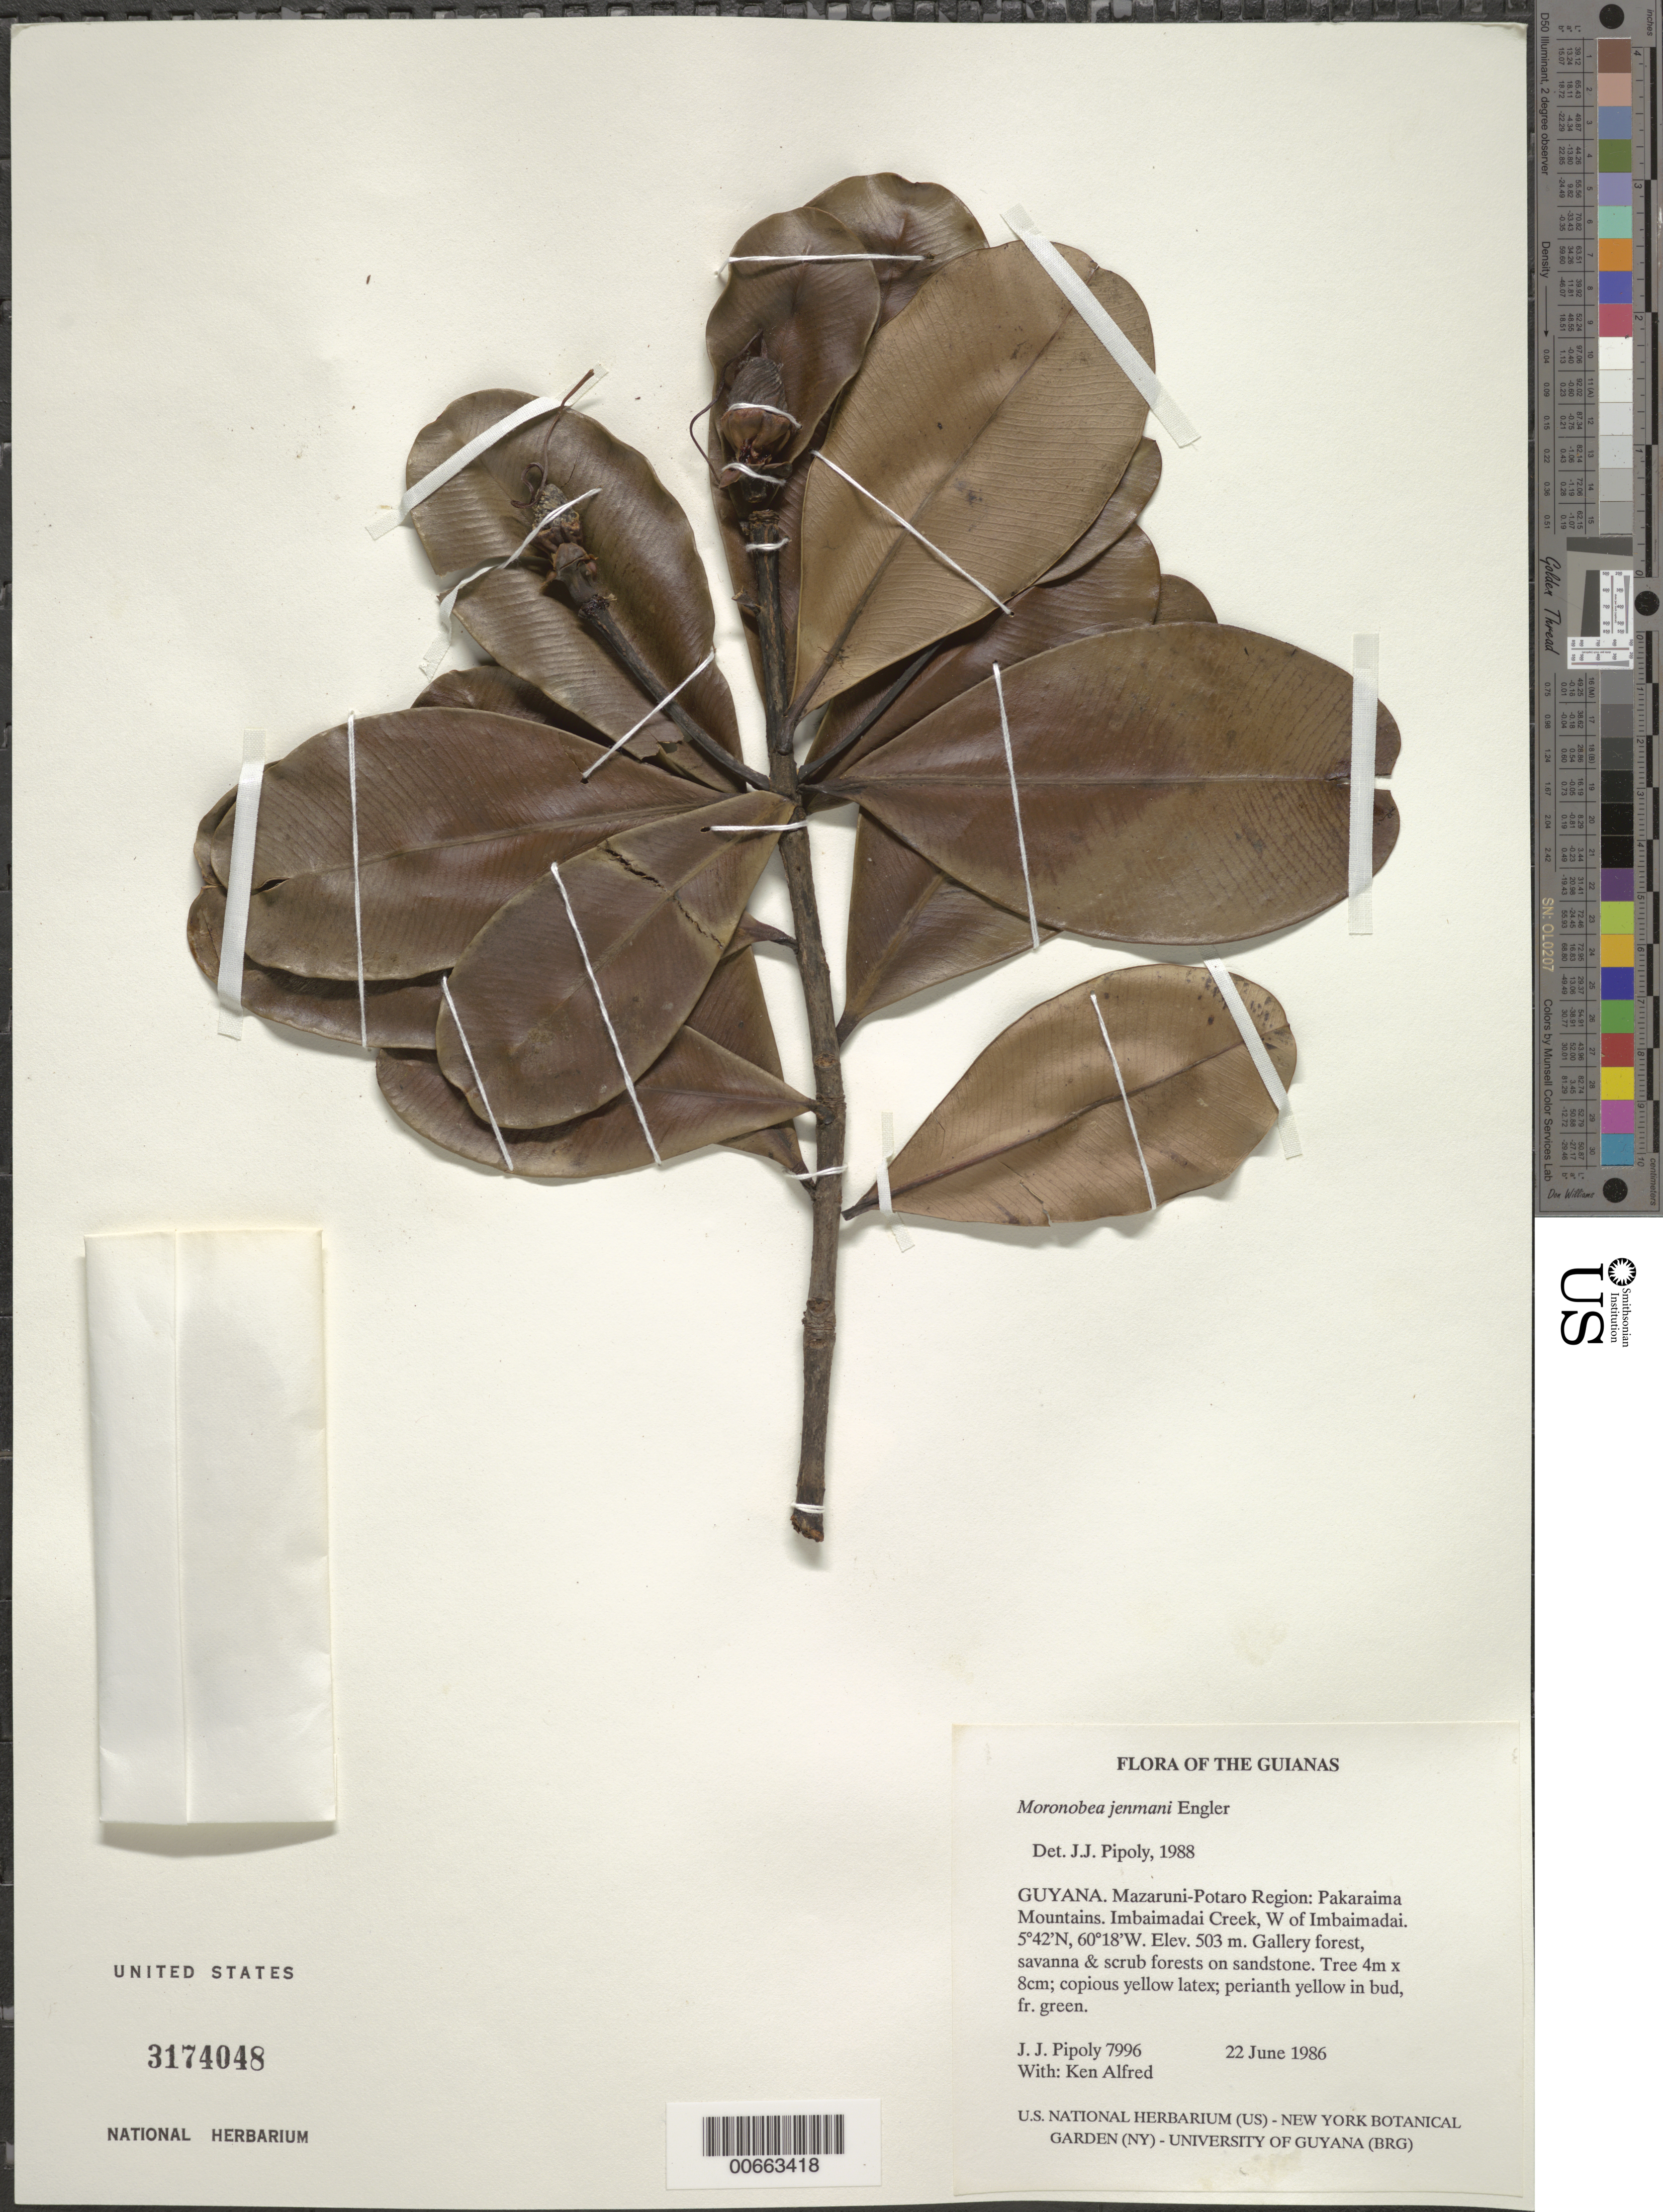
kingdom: Plantae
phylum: Tracheophyta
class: Magnoliopsida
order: Malpighiales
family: Clusiaceae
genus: Moronobea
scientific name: Moronobea jenmanii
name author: Engl.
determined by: Pipoly, J. J., III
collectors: J. J. Pipoly & K. Alfred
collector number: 7996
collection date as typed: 22 June 1986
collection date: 1986-06-22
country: Guyana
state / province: Cuyuni-Mazaruni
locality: Pakaraima Mts. Imbaimadai Creek, W of Imbaimadai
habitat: Gallery forest, savanna and scrub forests on sandstone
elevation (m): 503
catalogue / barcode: US 3174048